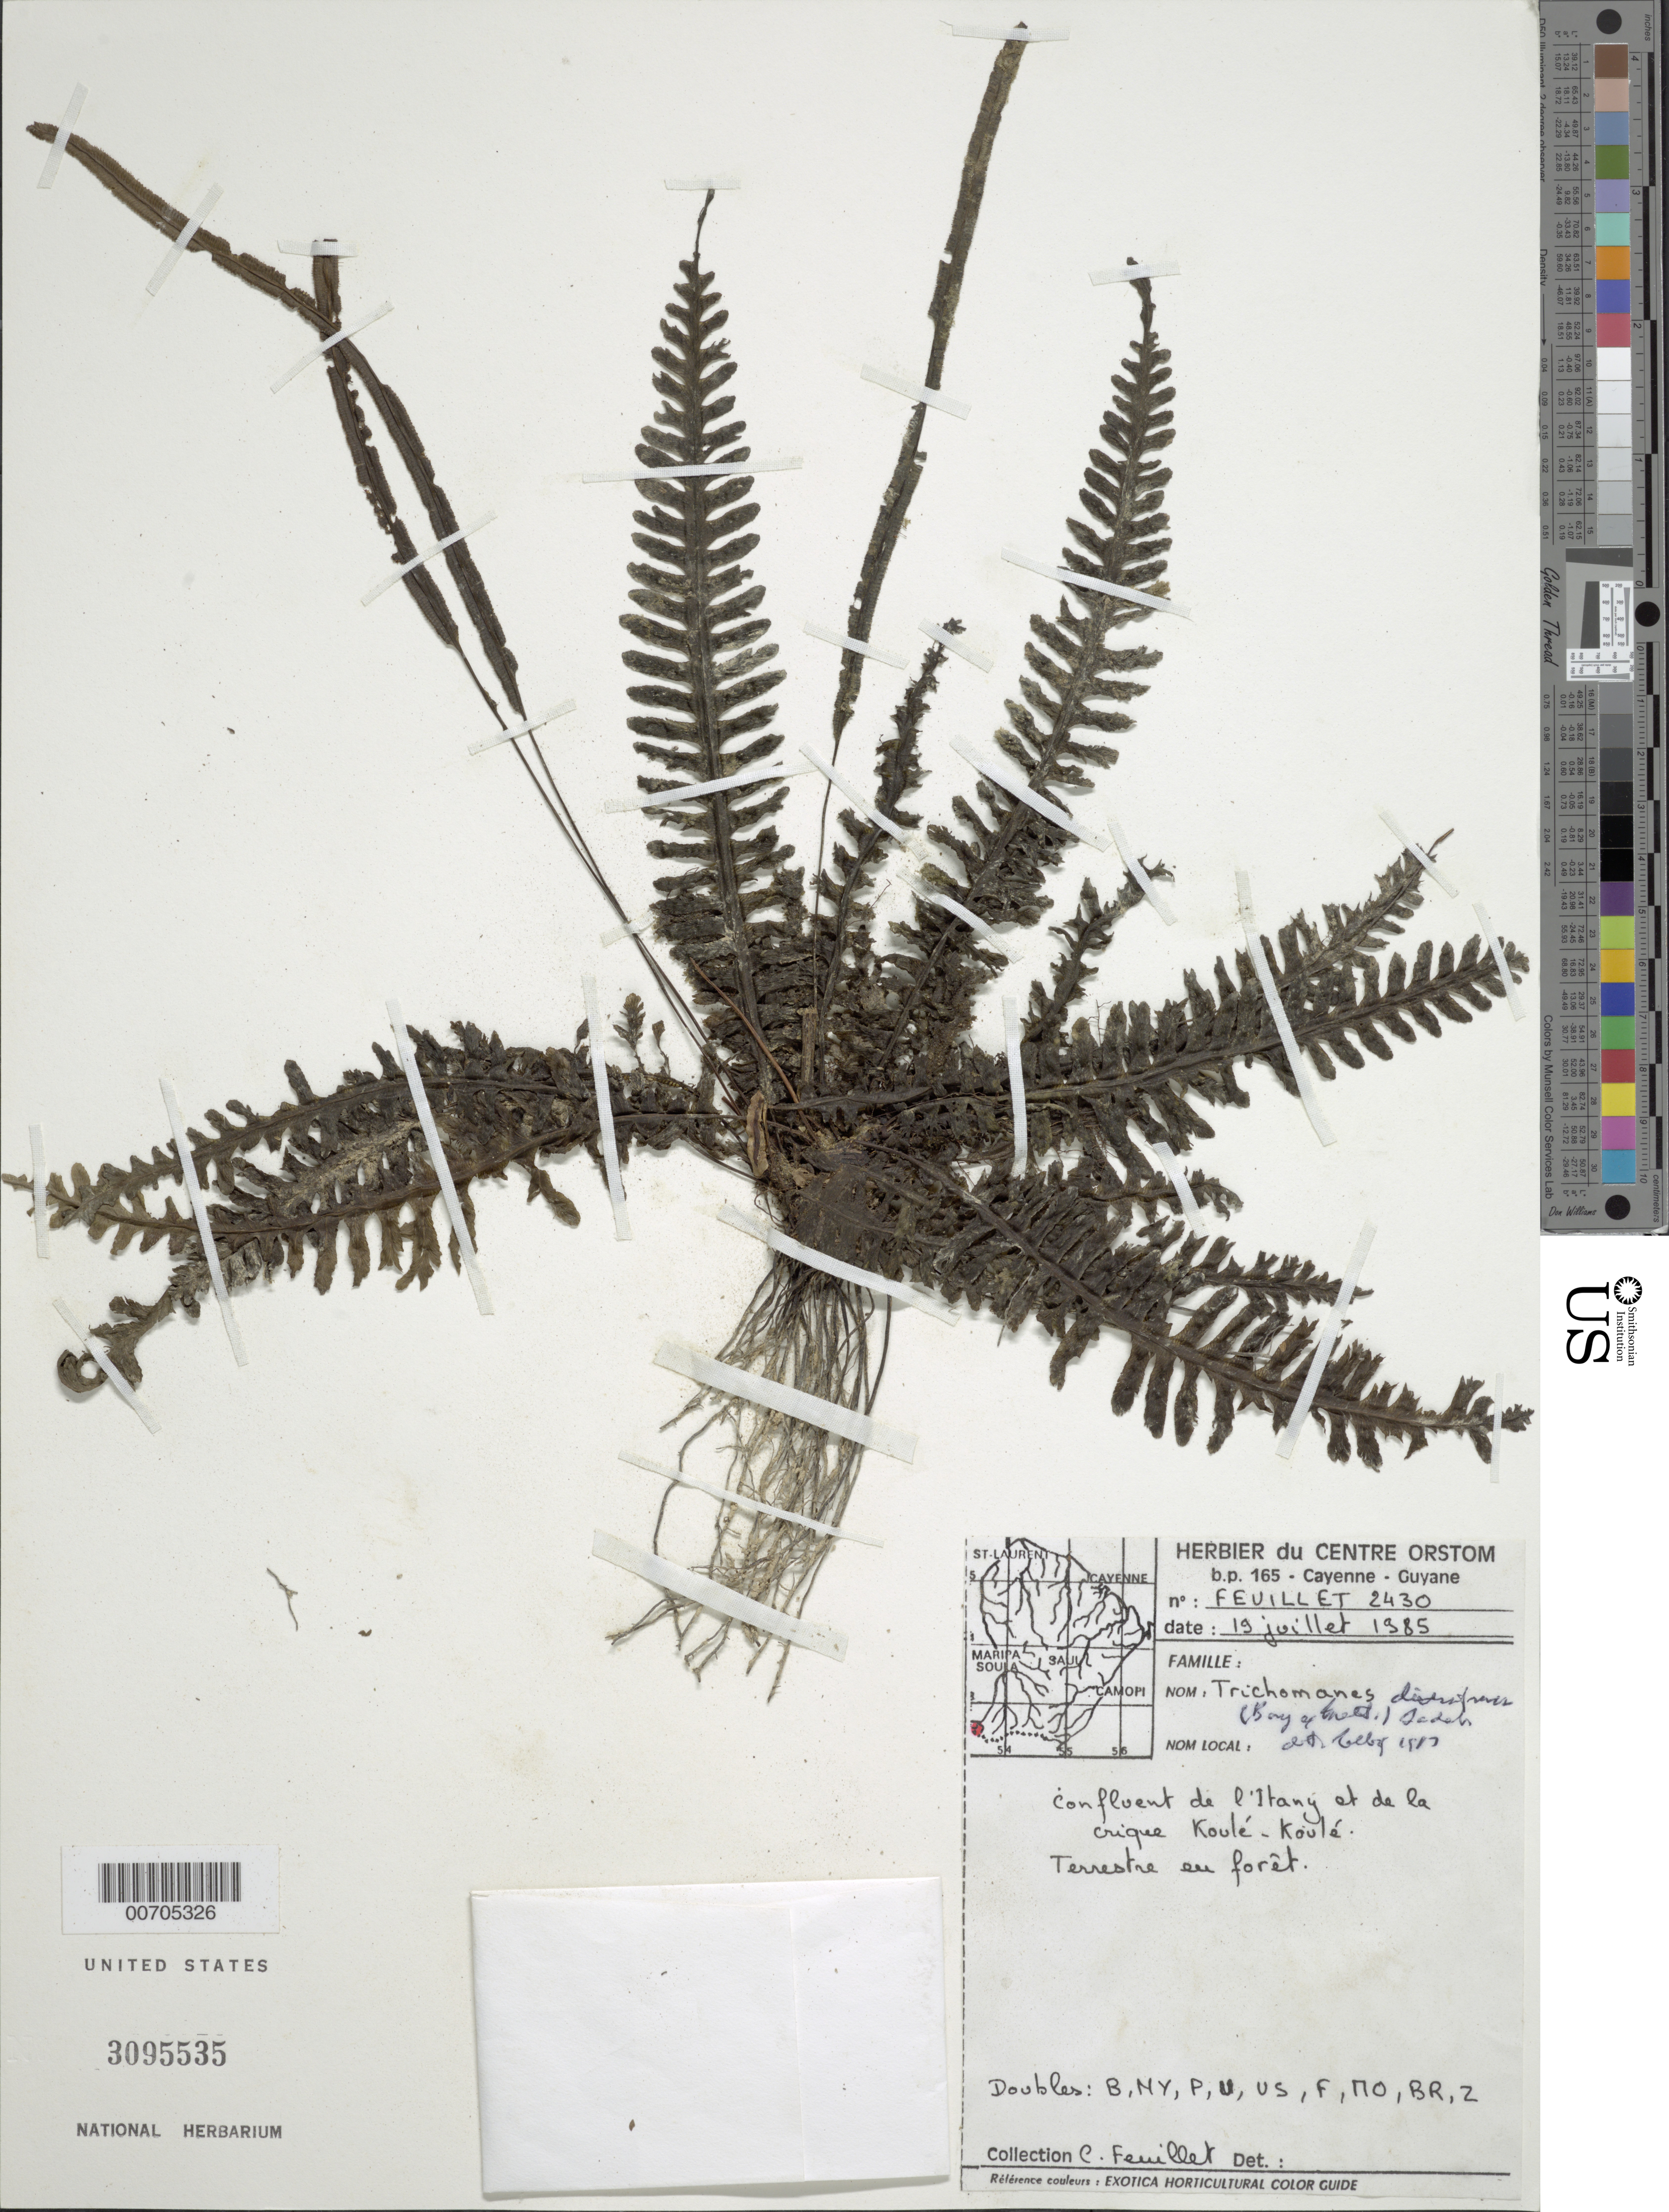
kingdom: Plantae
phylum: Tracheophyta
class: Polypodiopsida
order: Hymenophyllales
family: Hymenophyllaceae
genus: Trichomanes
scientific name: Trichomanes diversifrons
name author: (Bory) Mett. ex Sadeb.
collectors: C. Feuillet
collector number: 2430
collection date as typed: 19-Jul-85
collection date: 1985-07-19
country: French Guiana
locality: Rivière Itany, confluent avec de la crique Koulé-Koulé, Monts Tumuc-Humac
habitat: Forest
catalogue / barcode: US 3095535